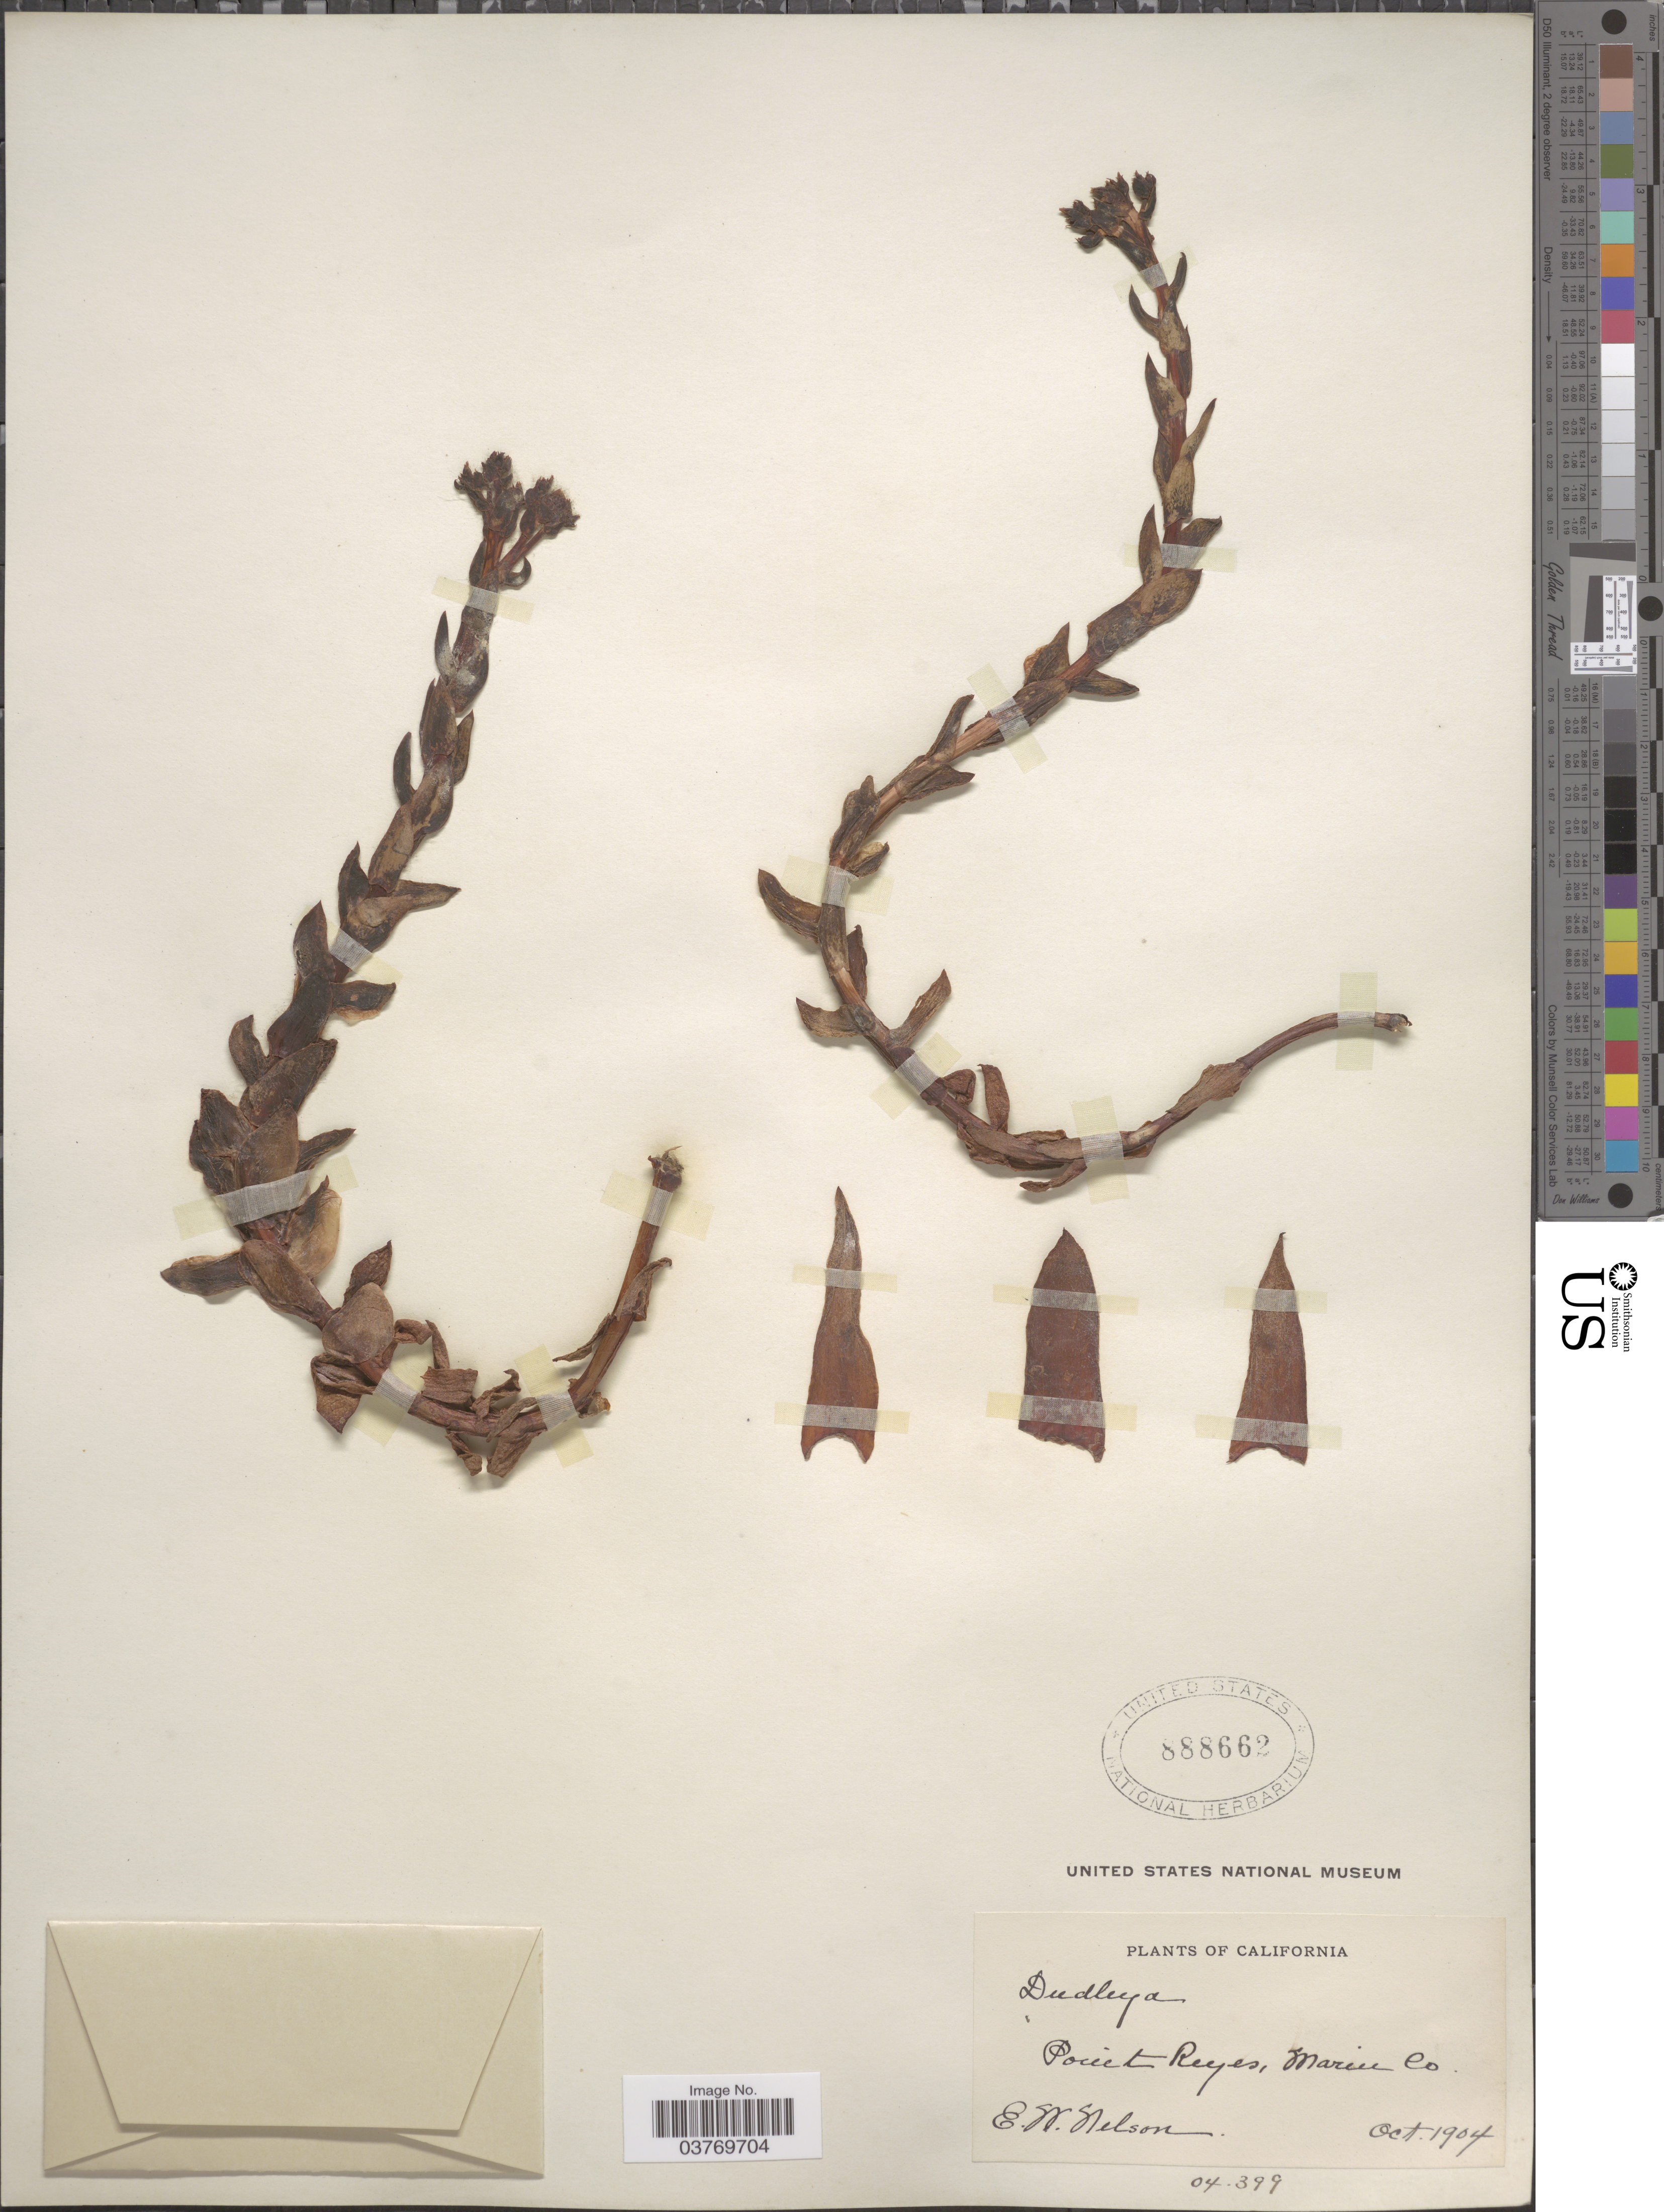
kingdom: Plantae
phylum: Tracheophyta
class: Magnoliopsida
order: Saxifragales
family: Crassulaceae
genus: Dudleya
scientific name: Dudleya farinosa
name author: (Lindl.) Britton & Rose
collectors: E. W. Nelson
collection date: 1904-10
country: United States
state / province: California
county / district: Marin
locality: Point Reyes, Marin Co.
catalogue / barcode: US 888662